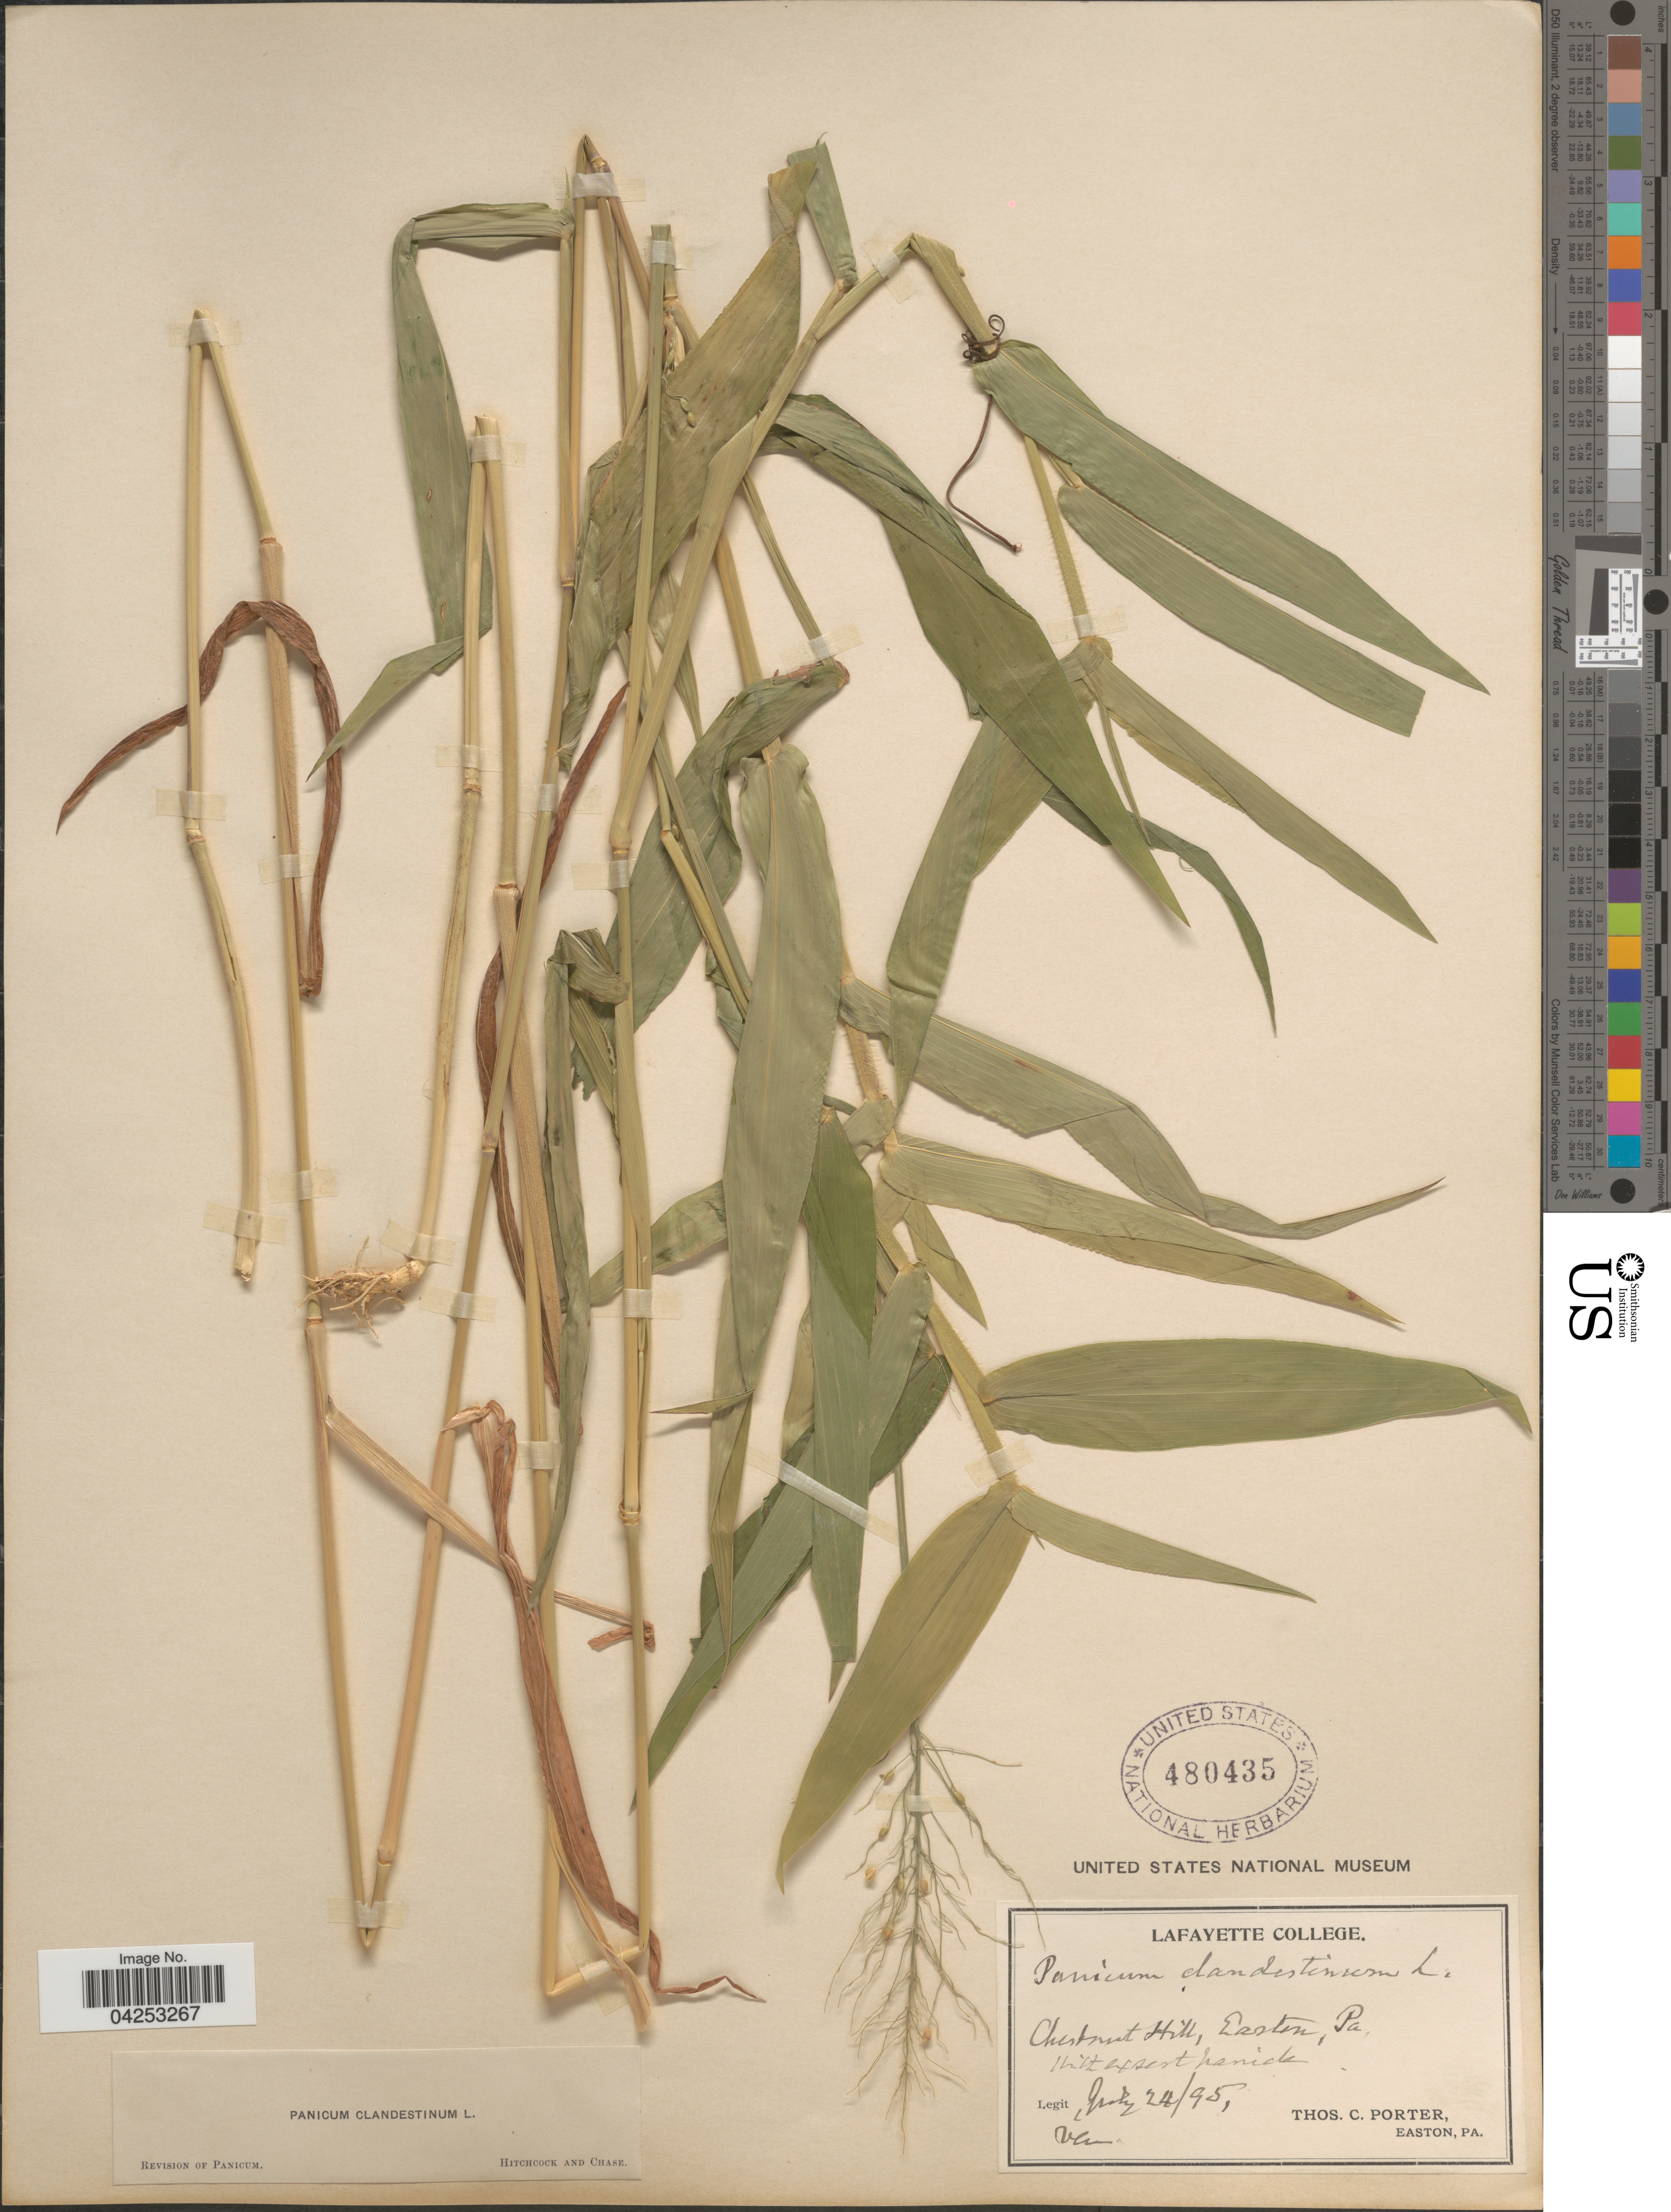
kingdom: Plantae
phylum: Tracheophyta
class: Liliopsida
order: Poales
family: Poaceae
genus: Dichanthelium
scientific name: Dichanthelium clandestinum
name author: (L.) Gould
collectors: T. Porter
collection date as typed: Transcribed d/m/y: 24/7/95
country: United States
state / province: Pennsylvania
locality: Chestnut Hill, Easton.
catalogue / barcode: US 480435